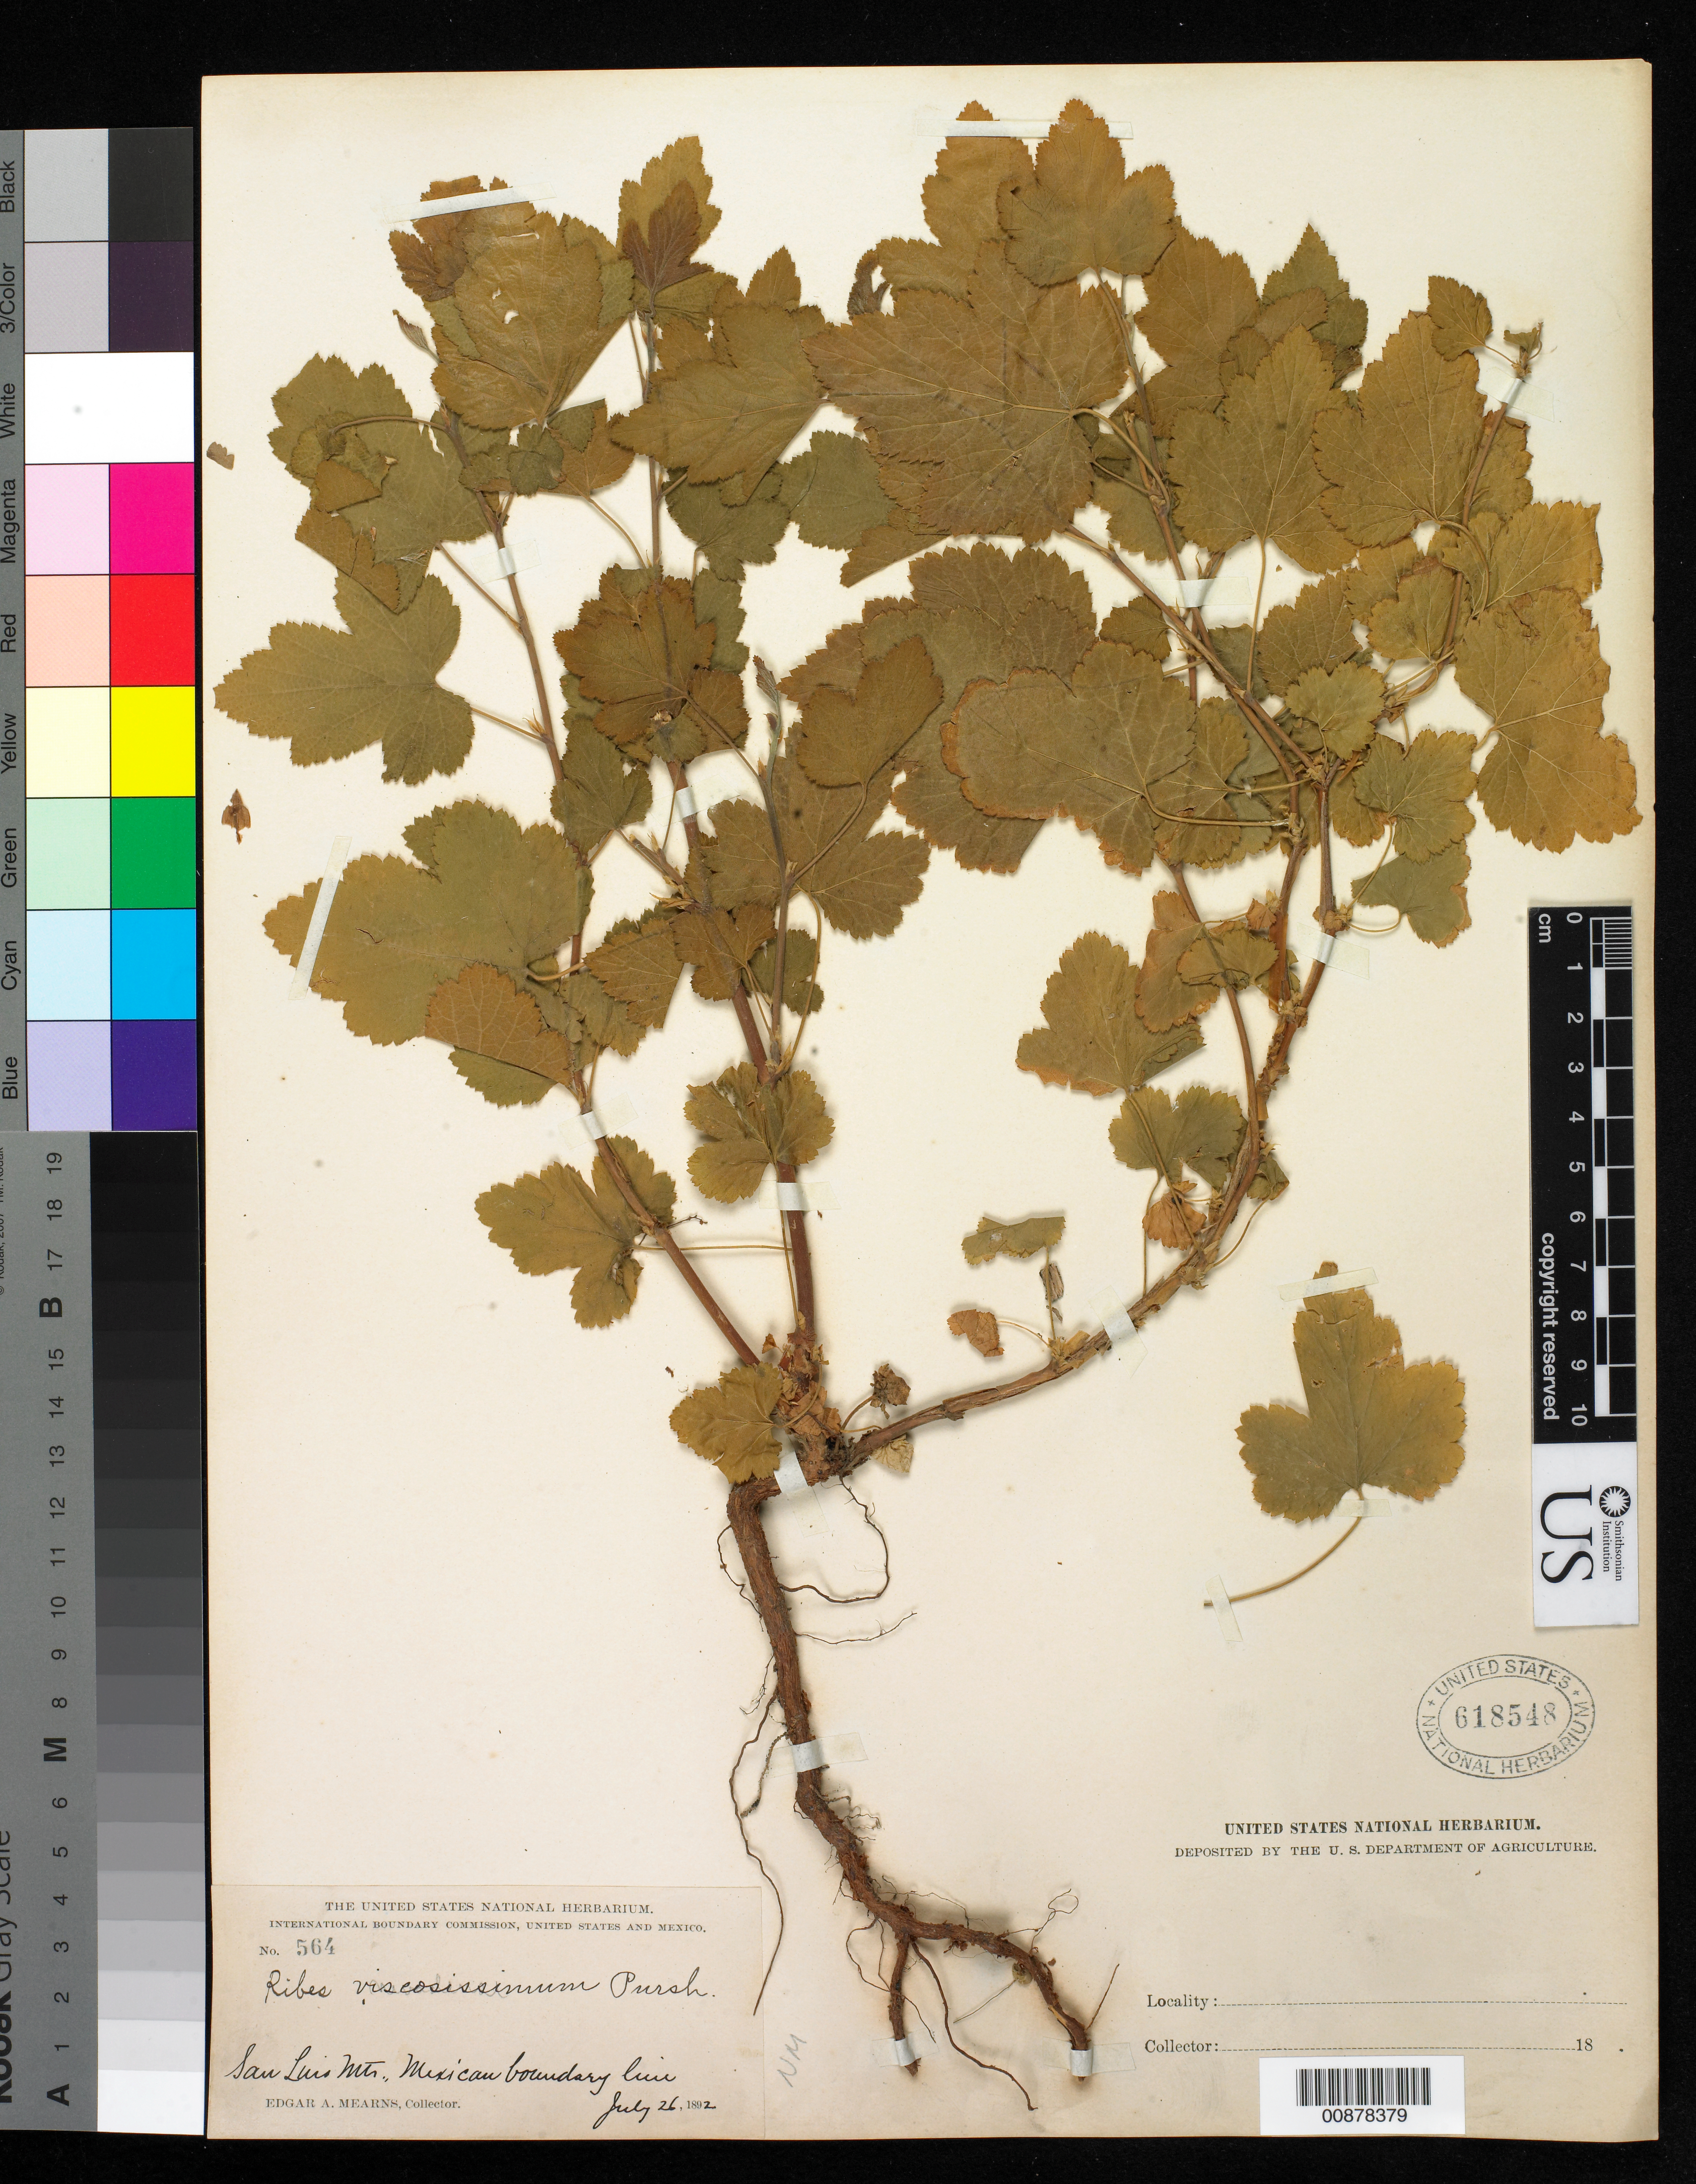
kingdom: Plantae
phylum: Tracheophyta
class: Magnoliopsida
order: Saxifragales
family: Grossulariaceae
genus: Ribes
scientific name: Ribes viscosissimum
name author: Pursh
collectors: E. A. Mearns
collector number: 564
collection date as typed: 26 Jul 1892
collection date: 1892-07-26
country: United States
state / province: New Mexico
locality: San Luis Mts., Mexican Boundary Line.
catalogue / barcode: US 618548